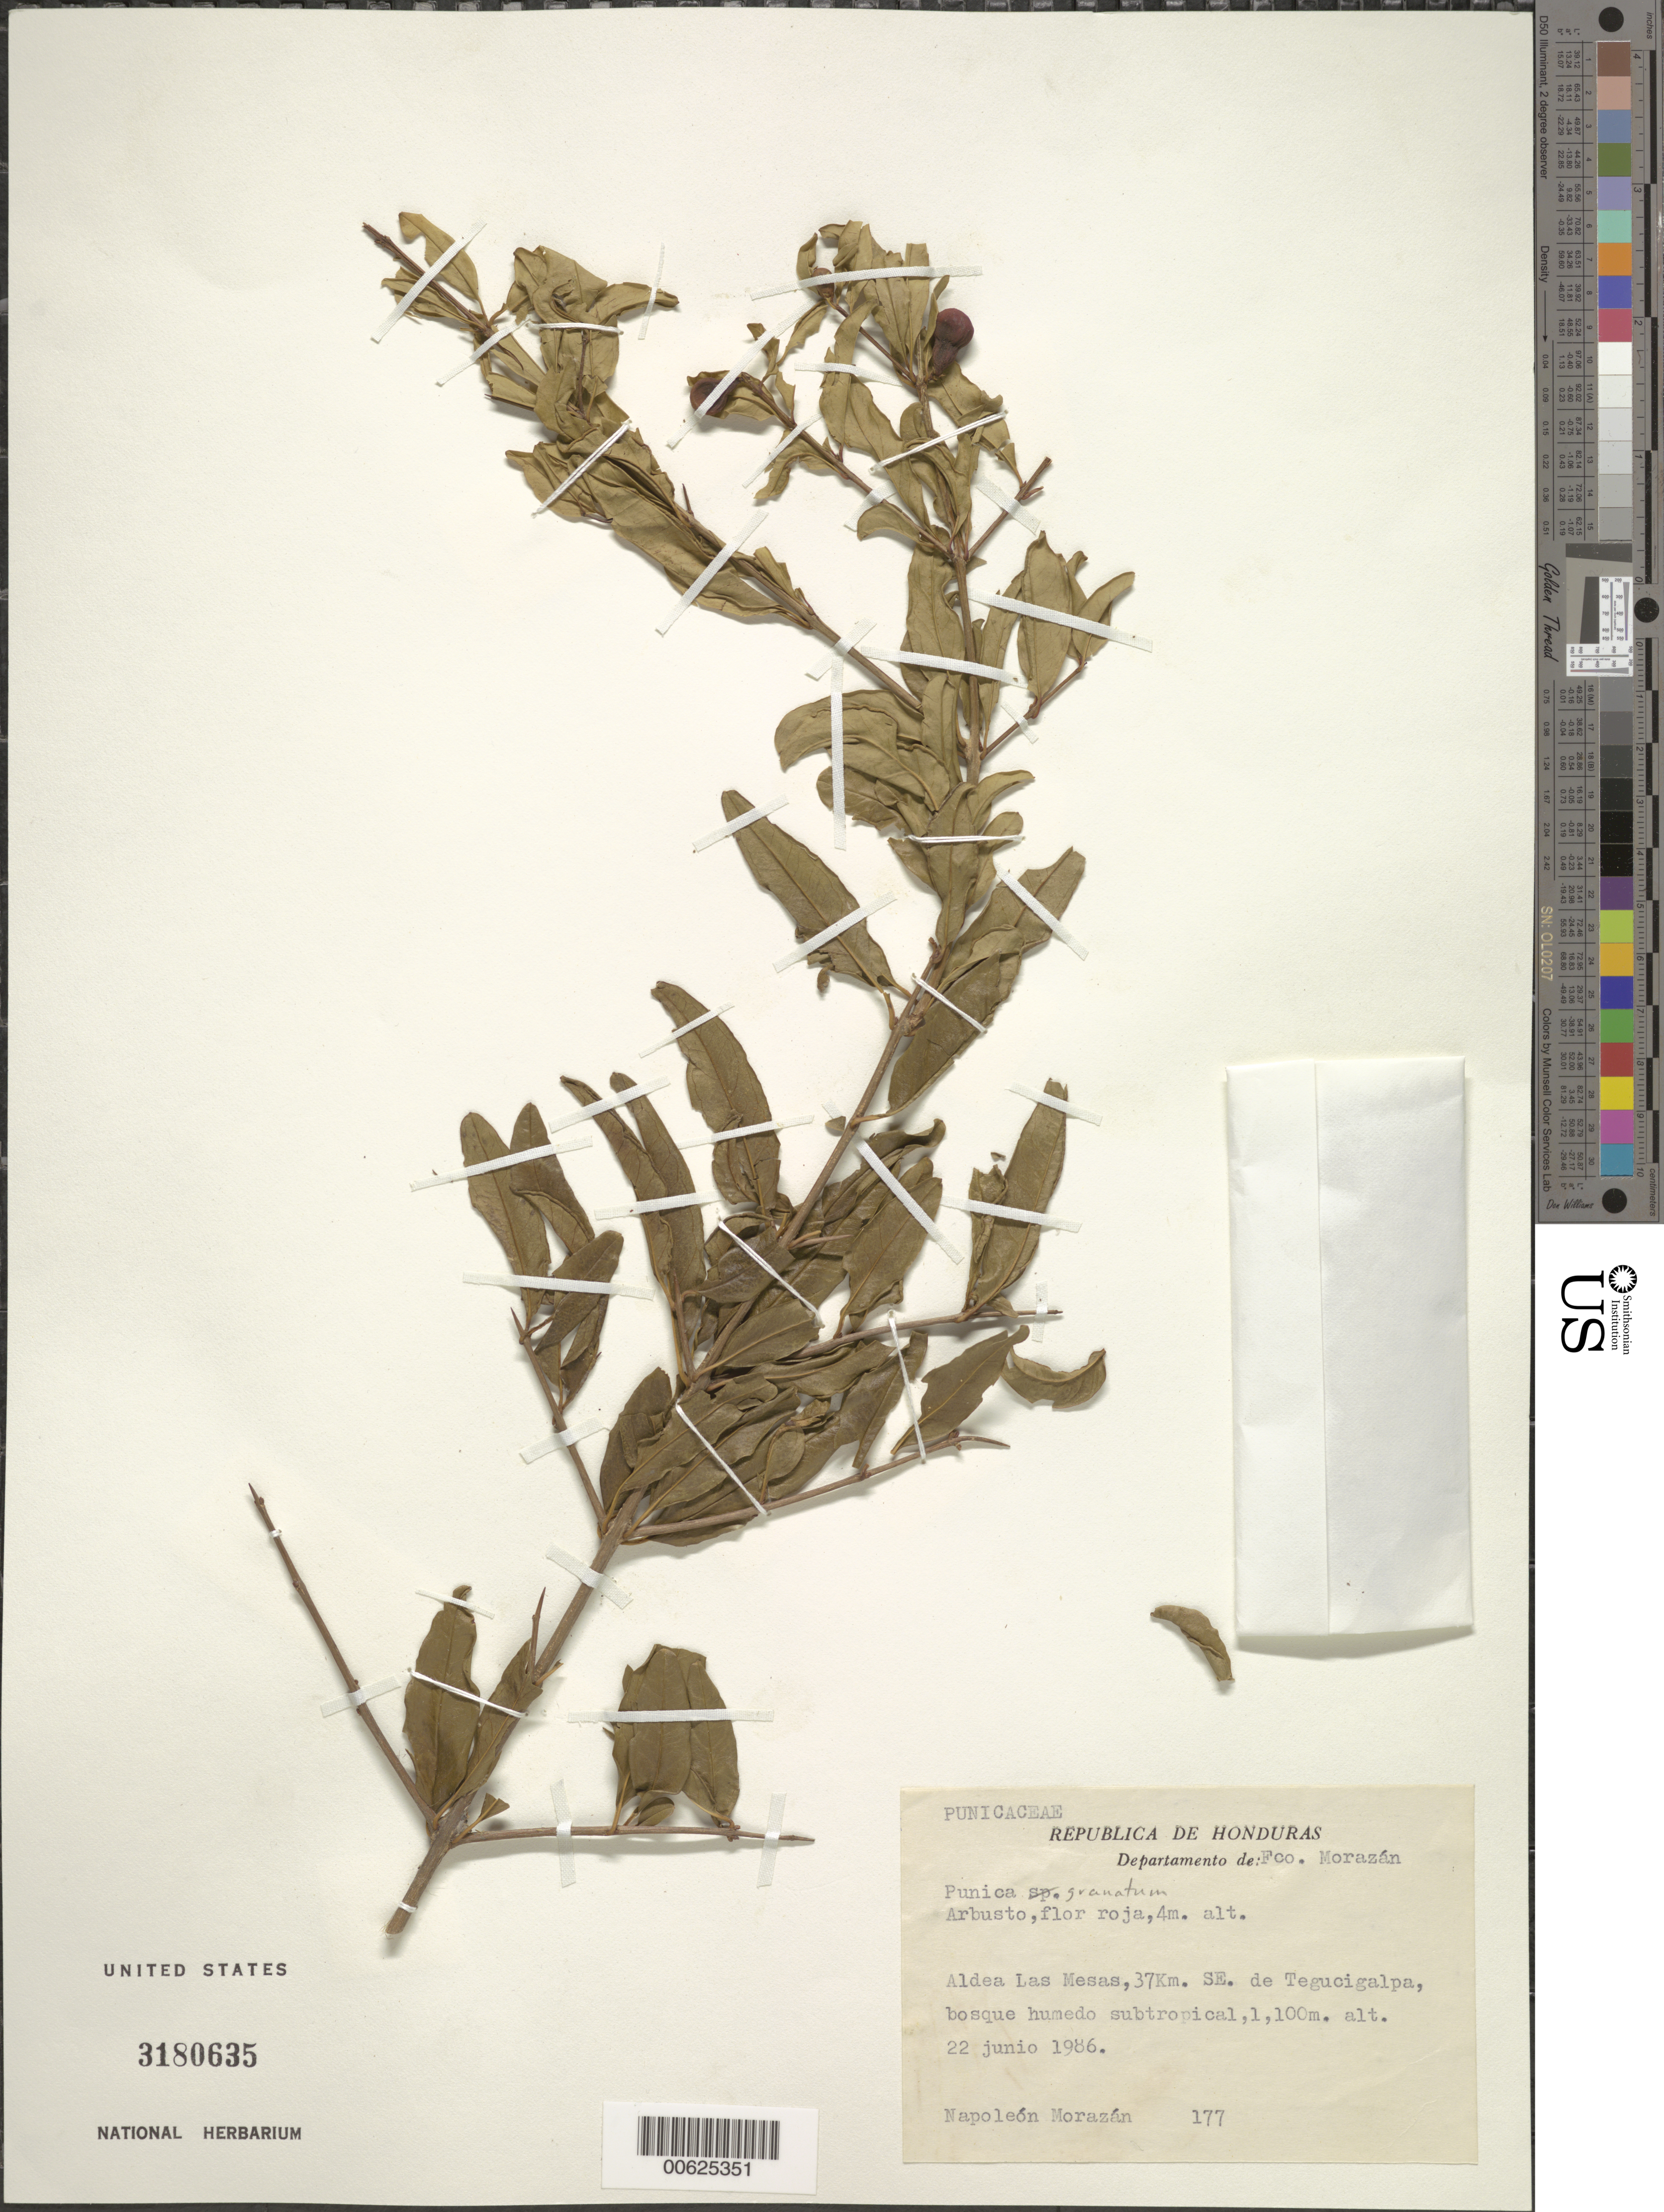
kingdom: Plantae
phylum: Tracheophyta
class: Magnoliopsida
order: Myrtales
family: Lythraceae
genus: Punica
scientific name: Punica granatum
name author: L.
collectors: N. Morazan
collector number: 177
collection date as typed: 22 Jun 1986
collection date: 1986-06-22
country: Honduras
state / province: Fco. Morazán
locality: Aldea Las Mesa, SE de Tegucigalpa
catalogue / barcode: US 3180635